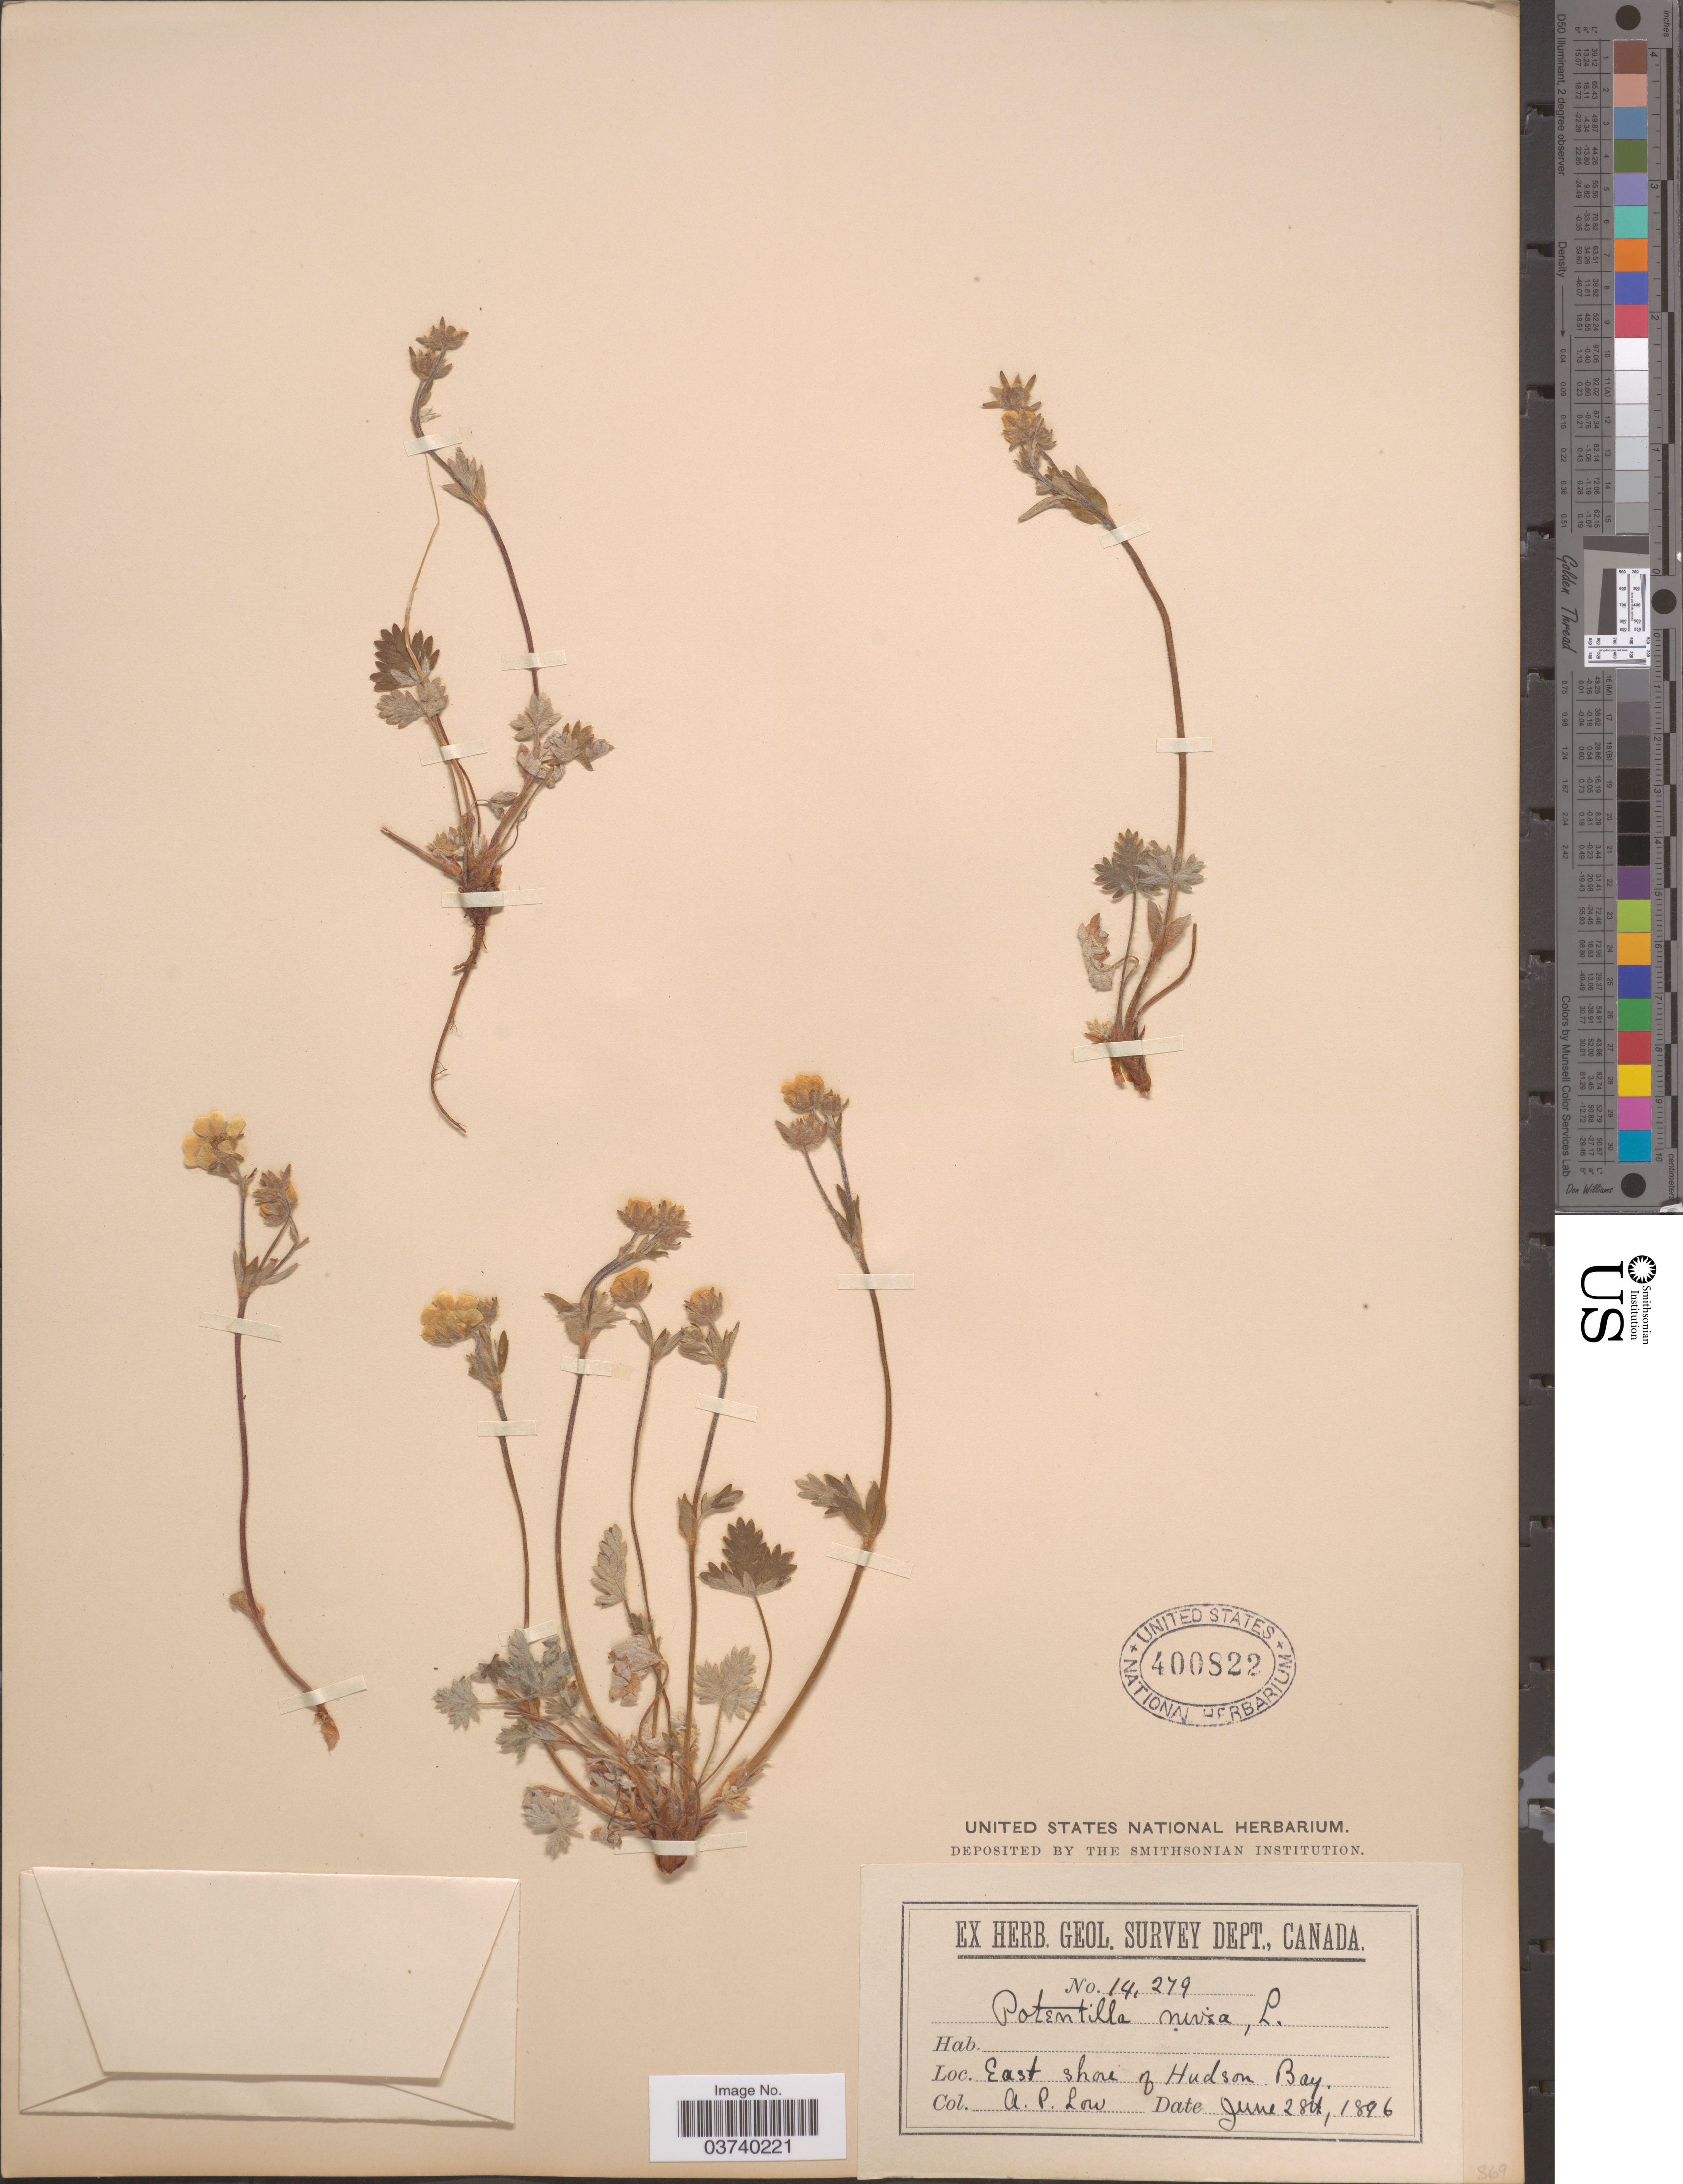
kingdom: Plantae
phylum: Tracheophyta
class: Magnoliopsida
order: Rosales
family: Rosaceae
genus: Potentilla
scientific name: Potentilla nivea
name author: L.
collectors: A. Low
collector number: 14279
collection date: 1896-06-28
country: Canada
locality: East shore of Hudson Bay.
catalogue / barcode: US 400822